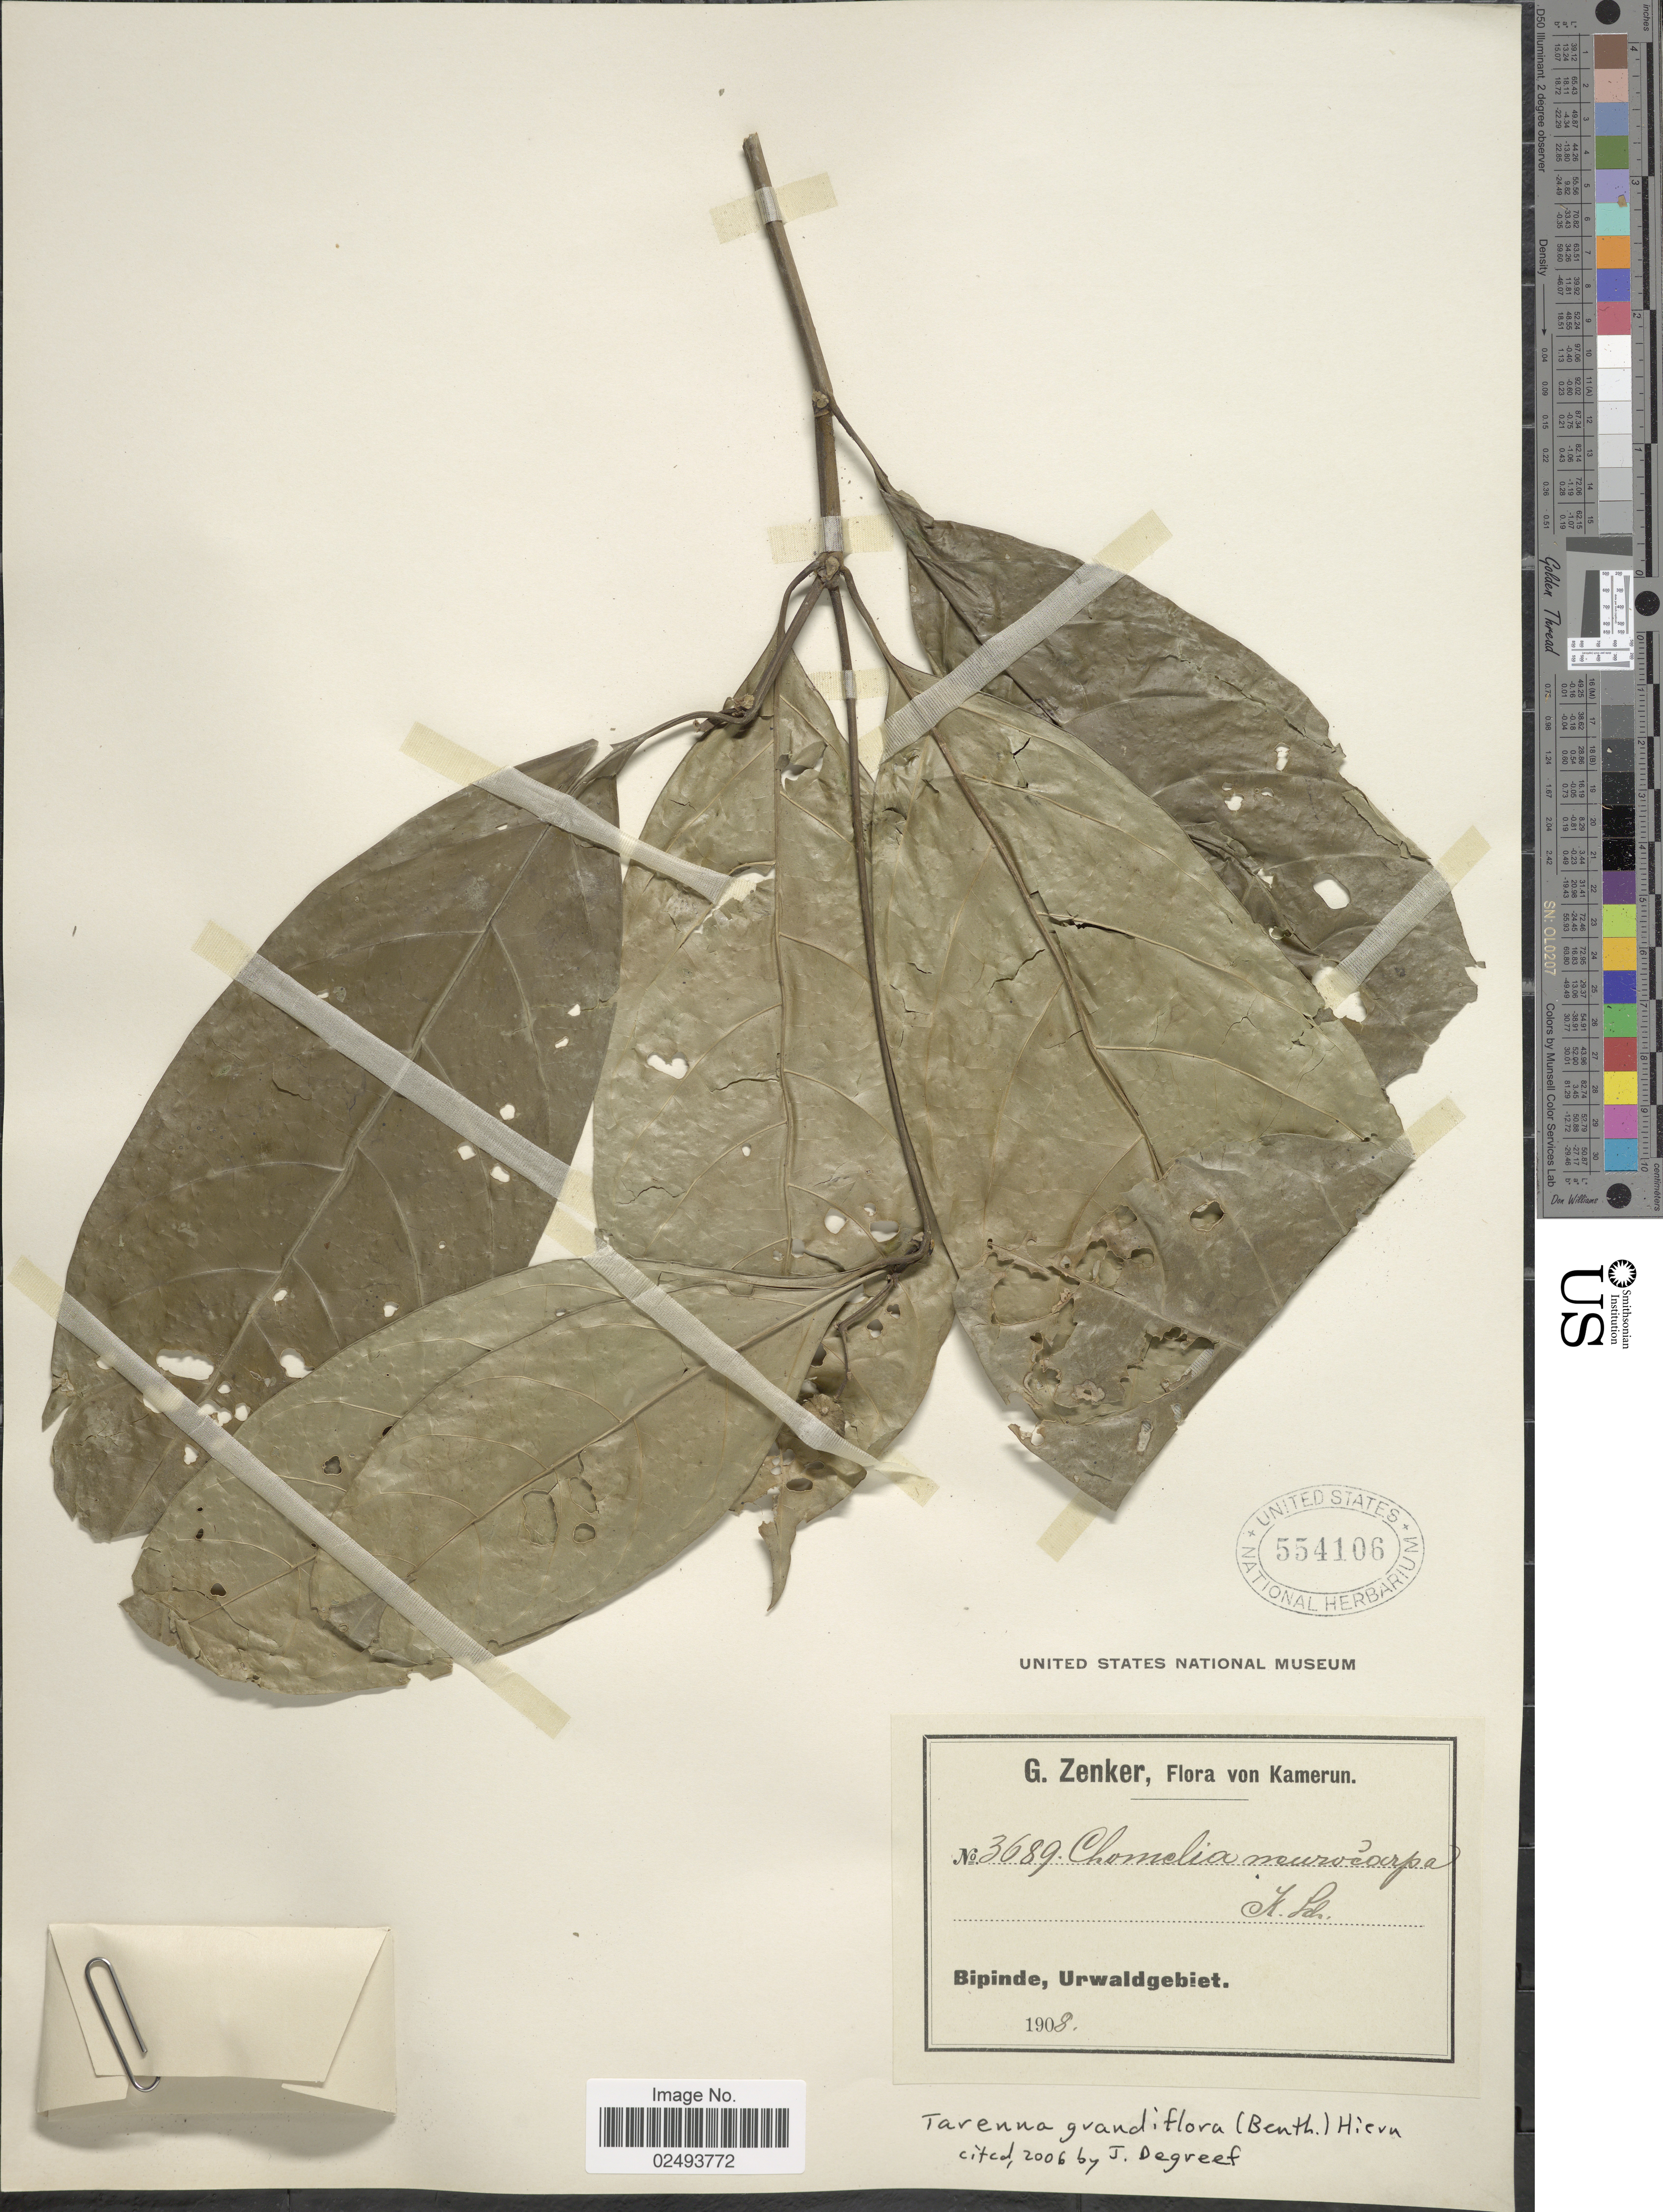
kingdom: Plantae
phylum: Tracheophyta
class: Magnoliopsida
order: Gentianales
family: Rubiaceae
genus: Tarenna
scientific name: Tarenna grandiflora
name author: (Benth.) Hiern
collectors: G. A. Zenker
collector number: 3689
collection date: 1908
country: Cameroon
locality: Bipinde, Urwaldgebiet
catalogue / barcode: US 554106